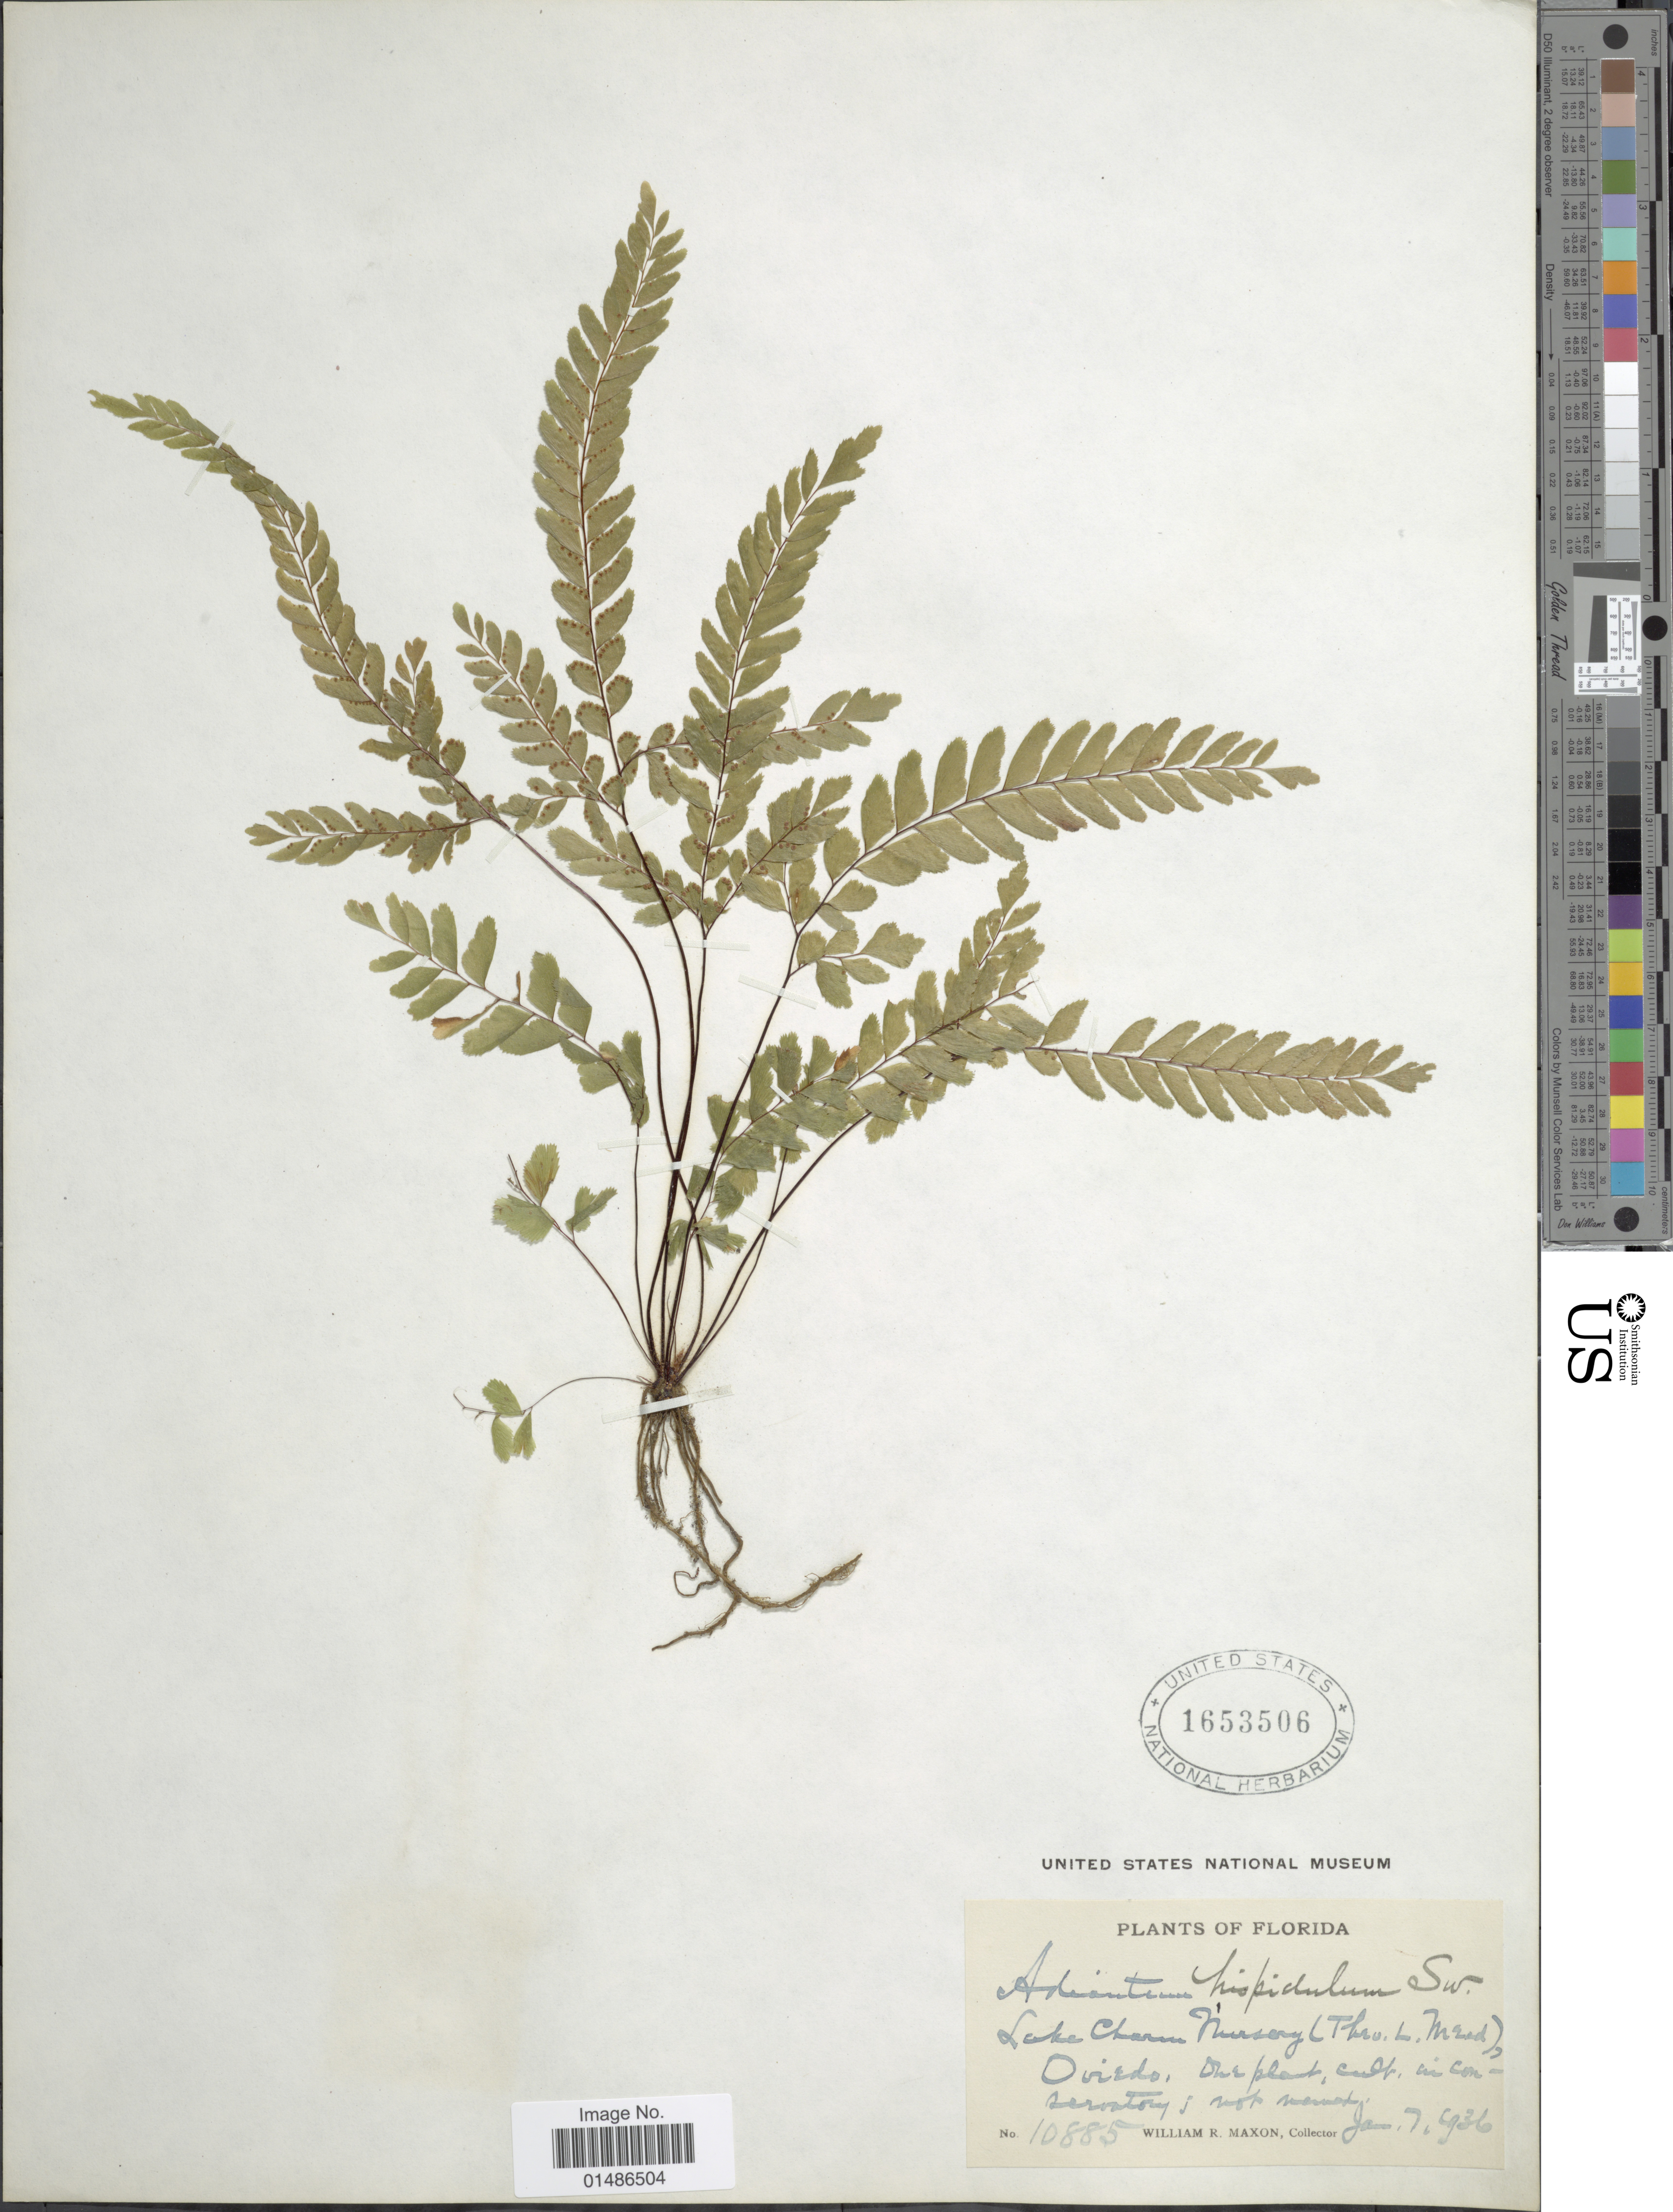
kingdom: Plantae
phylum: Tracheophyta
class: Polypodiopsida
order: Polypodiales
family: Pteridaceae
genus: Adiantum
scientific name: Adiantum hispidulum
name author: Sw.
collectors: W. R. Maxon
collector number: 10885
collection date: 1936-01-07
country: United States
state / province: Florida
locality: Lake Charm Nursery (Theo. L. Meod.), Oviedo.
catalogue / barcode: US 1653506